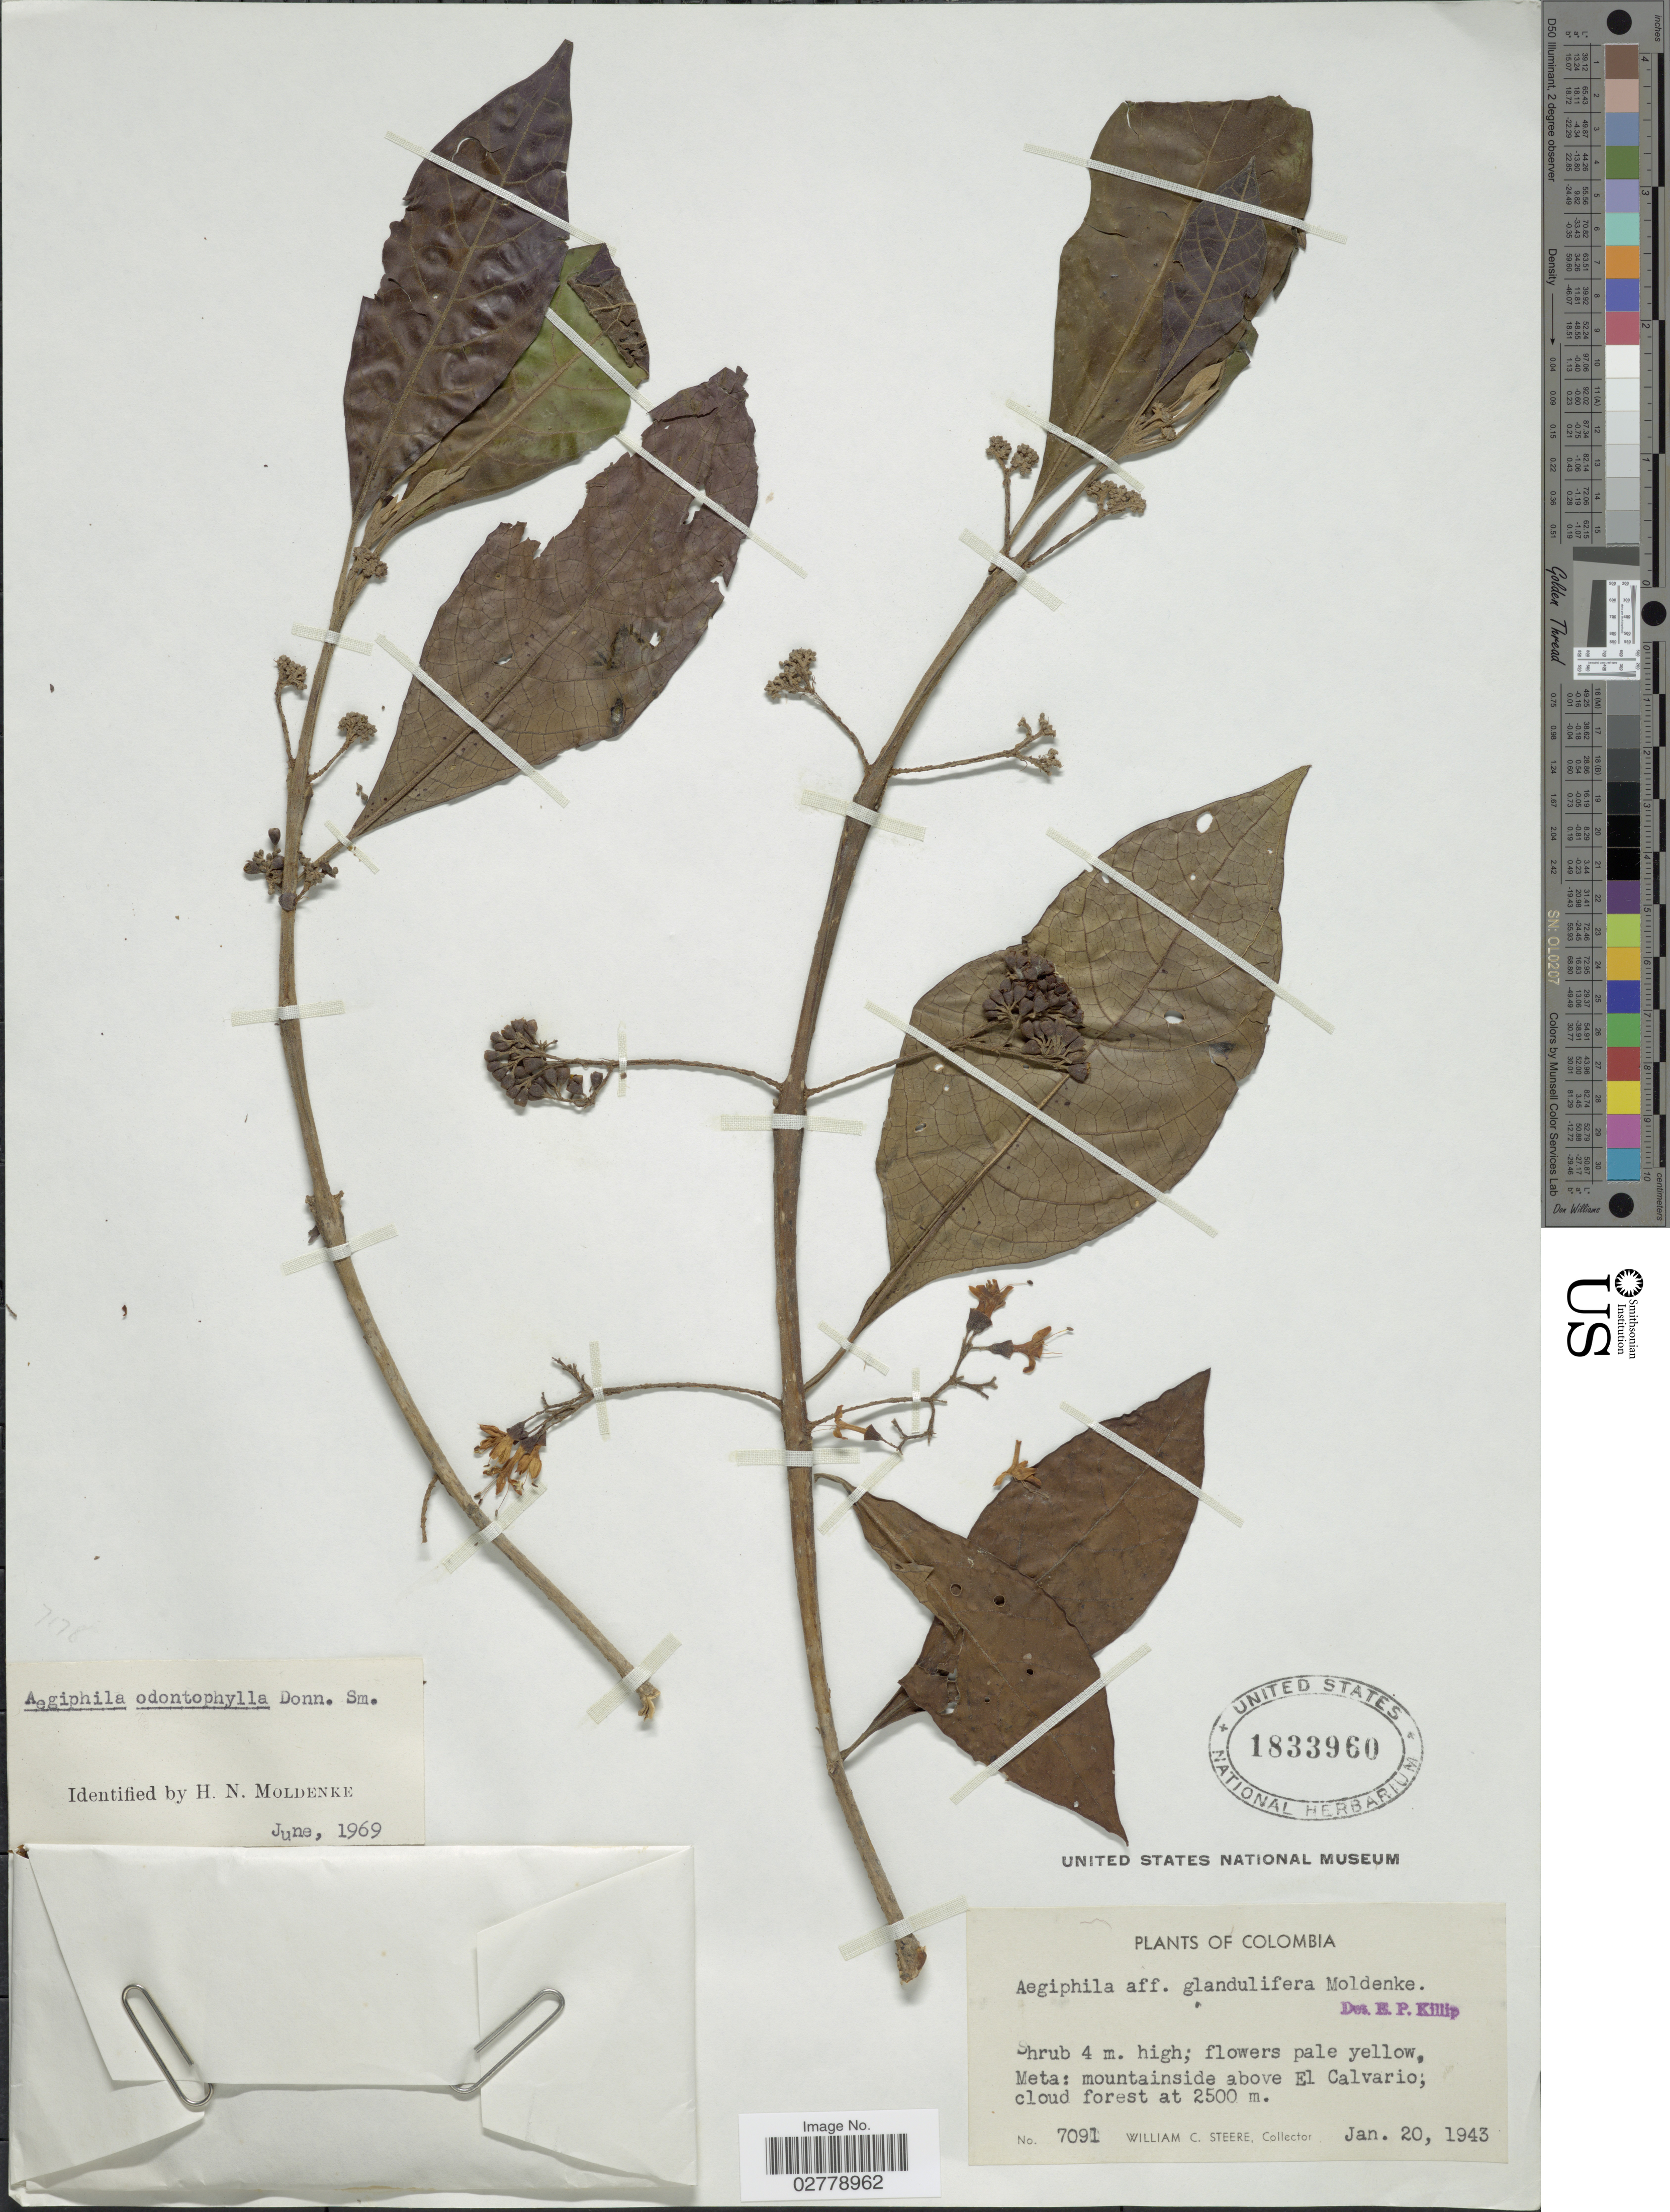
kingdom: Plantae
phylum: Tracheophyta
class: Magnoliopsida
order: Lamiales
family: Lamiaceae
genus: Aegiphila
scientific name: Aegiphila odontophylla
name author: Donn. Sm.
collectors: W. C. Steere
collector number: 7091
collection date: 1943-01-20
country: Colombia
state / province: Meta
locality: Mountainside above El Calvario.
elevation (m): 2500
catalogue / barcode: US 1833960